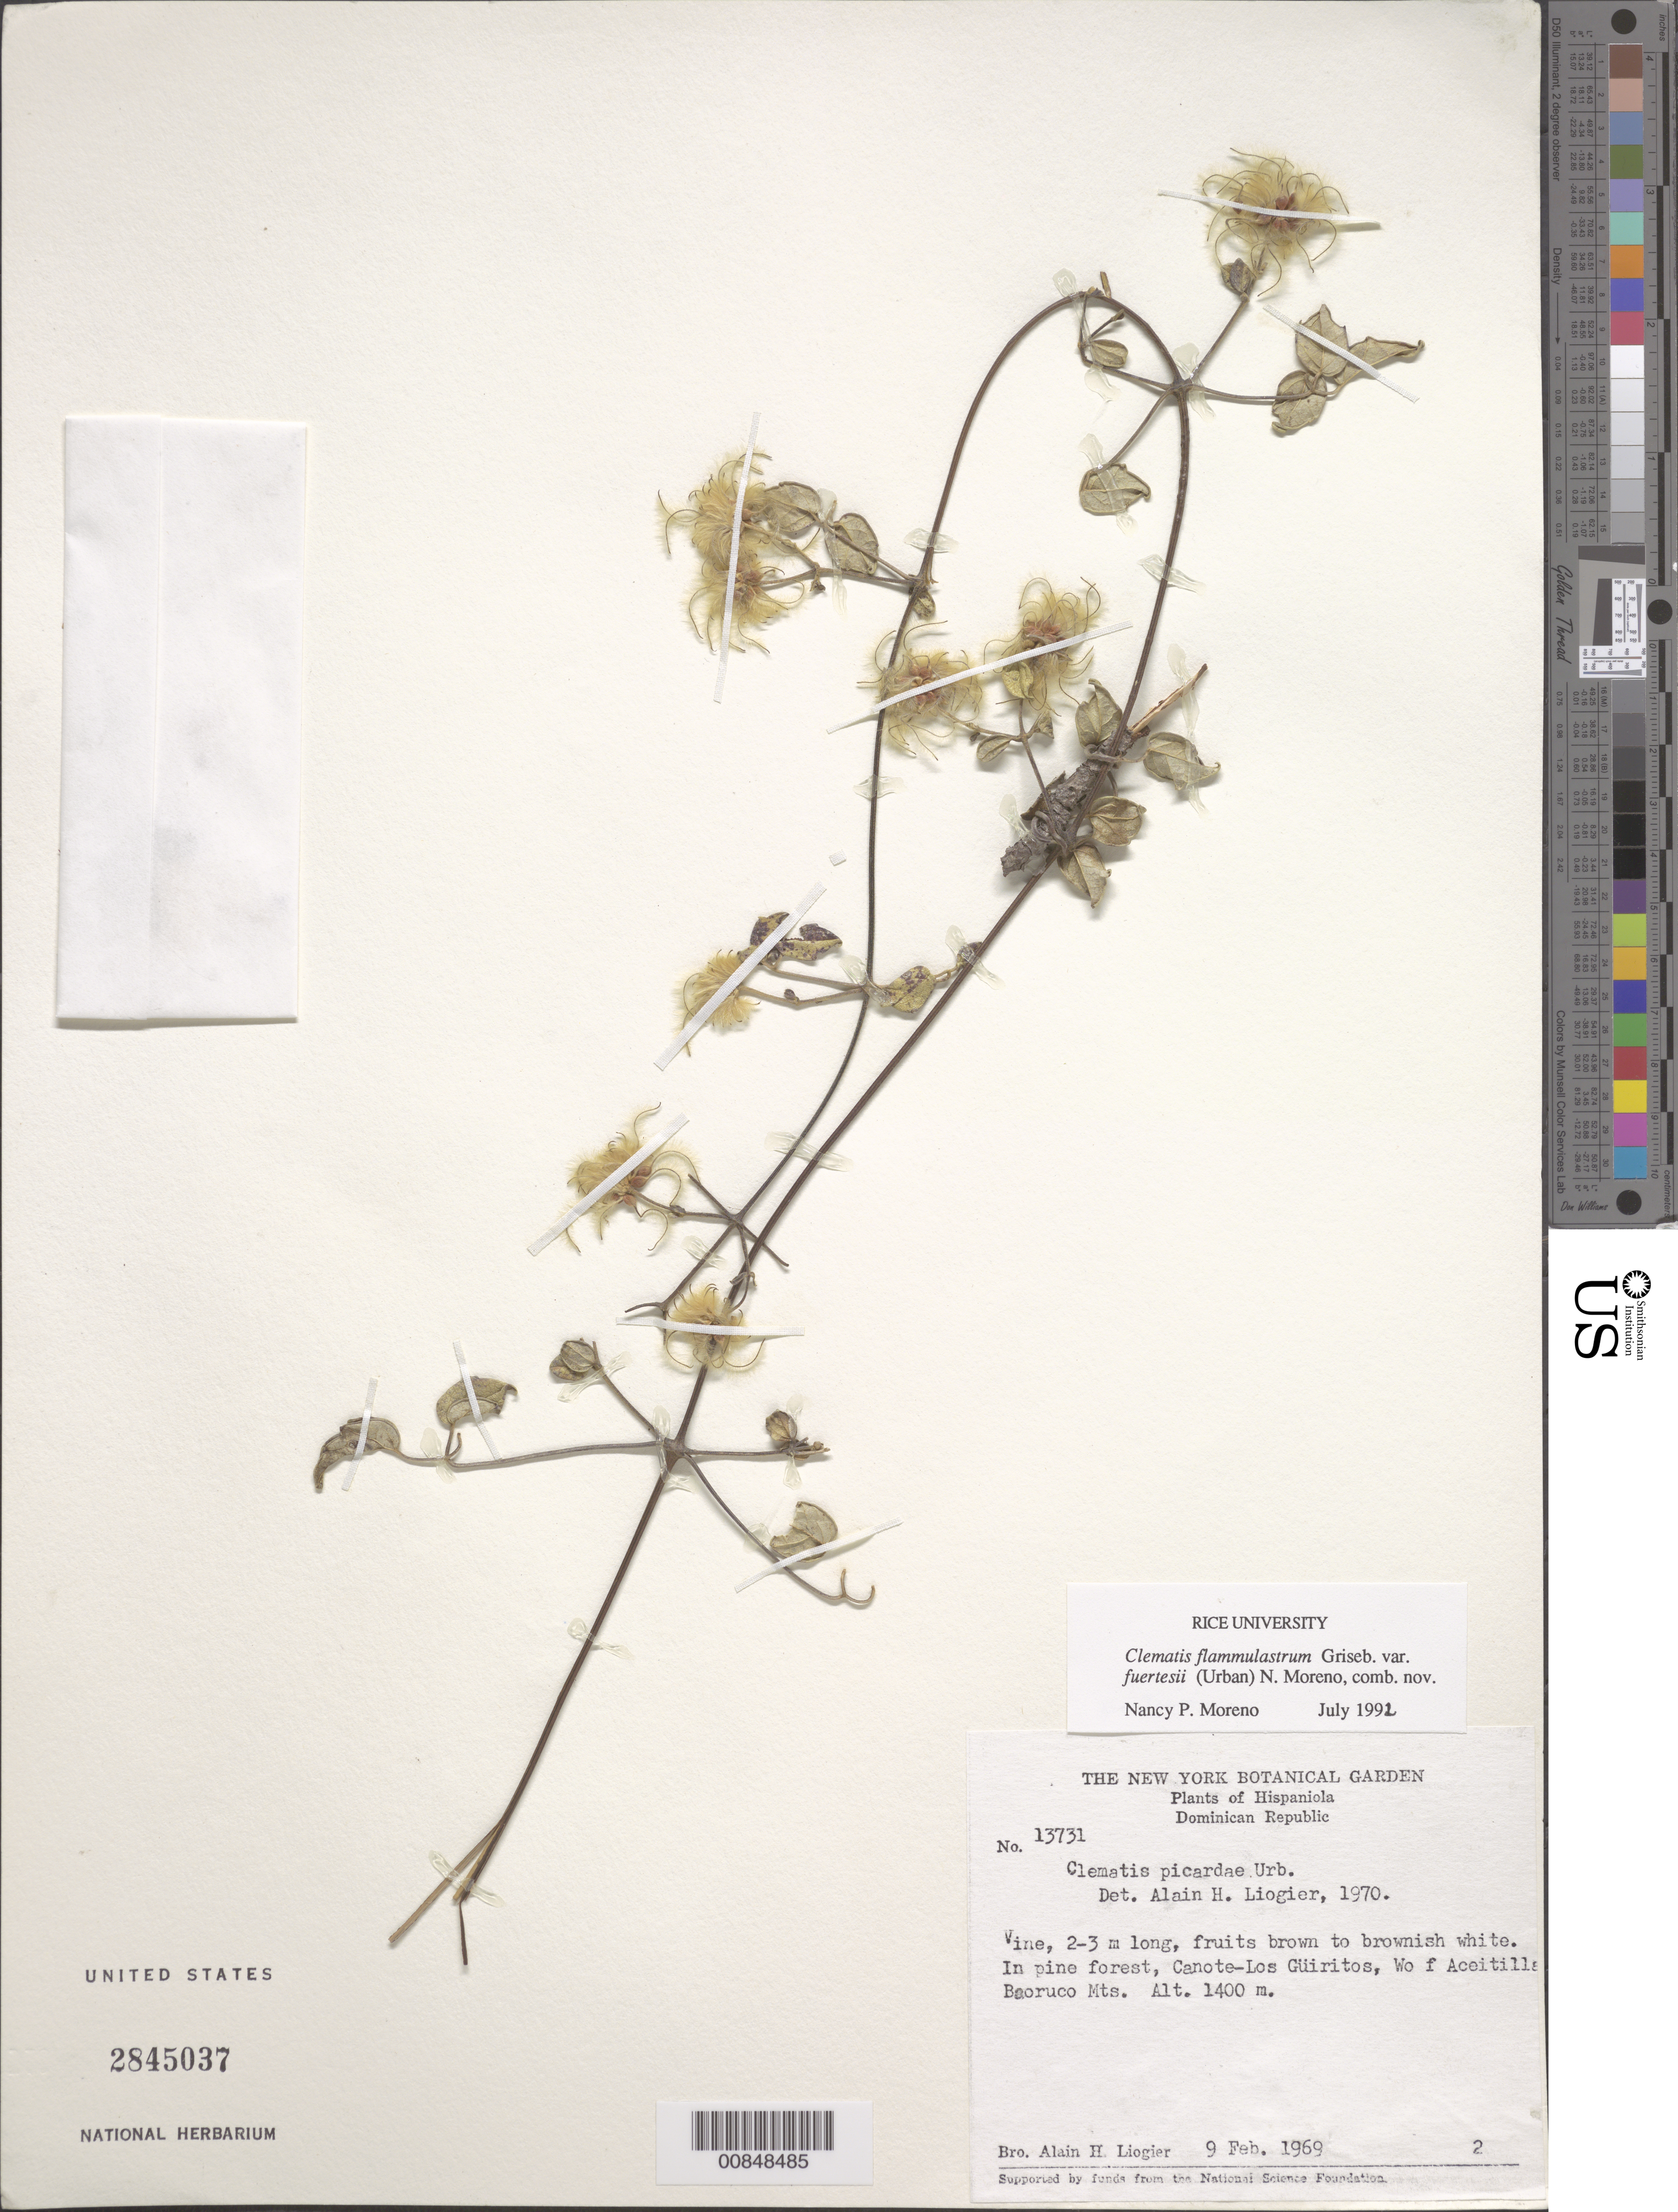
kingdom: Plantae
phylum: Tracheophyta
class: Magnoliopsida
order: Ranunculales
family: Ranunculaceae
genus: Clematis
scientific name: Clematis fuertesii var. fuertesii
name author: Urb.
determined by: Moreno, N. P.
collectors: A. H. Liogier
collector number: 13731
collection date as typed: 09 Feb 1969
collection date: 1969-02-09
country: Dominican Republic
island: Hispaniola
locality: Canote - Los Güiritos, W of Aceitillar, Baoruco Mts.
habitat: In pine forest.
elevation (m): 1400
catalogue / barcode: US 2845037